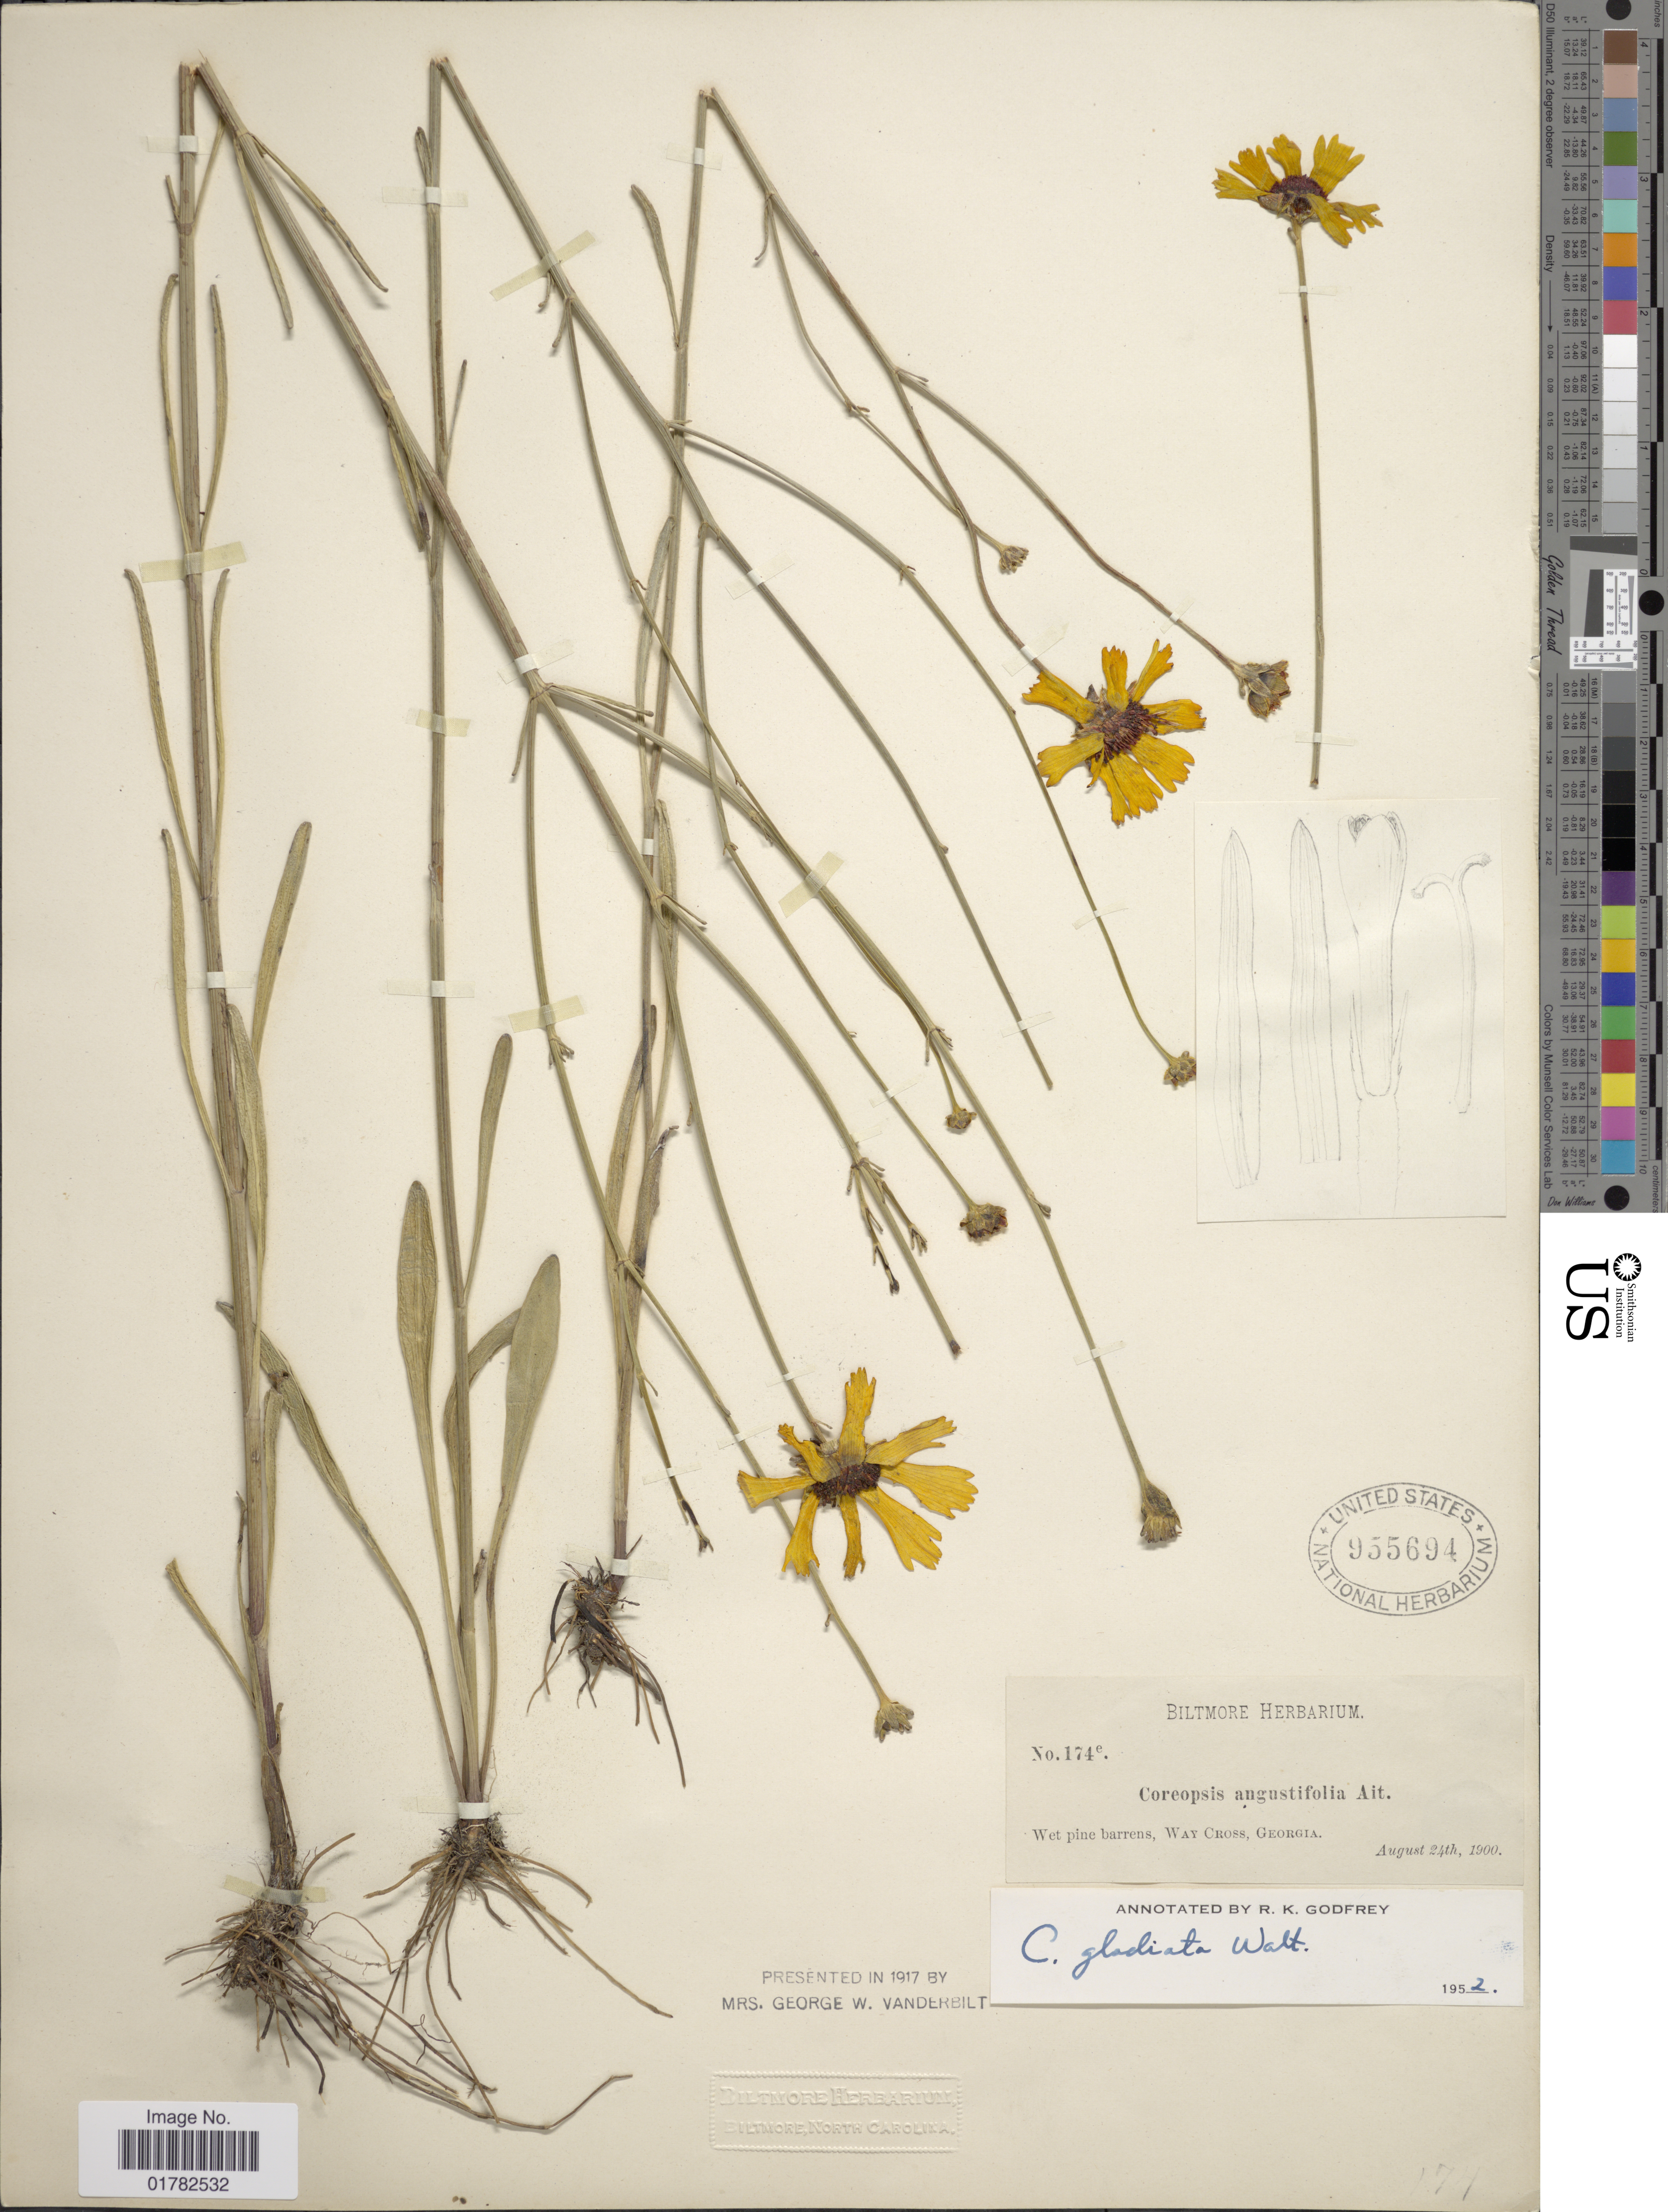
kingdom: Plantae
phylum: Tracheophyta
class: Magnoliopsida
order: Asterales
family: Asteraceae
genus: Coreopsis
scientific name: Coreopsis gladiata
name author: Walter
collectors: ex herb. Biltmore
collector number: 174e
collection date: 1900-08-24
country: United States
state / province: Georgia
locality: Wet pine barrens, Way Cross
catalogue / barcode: US 955694